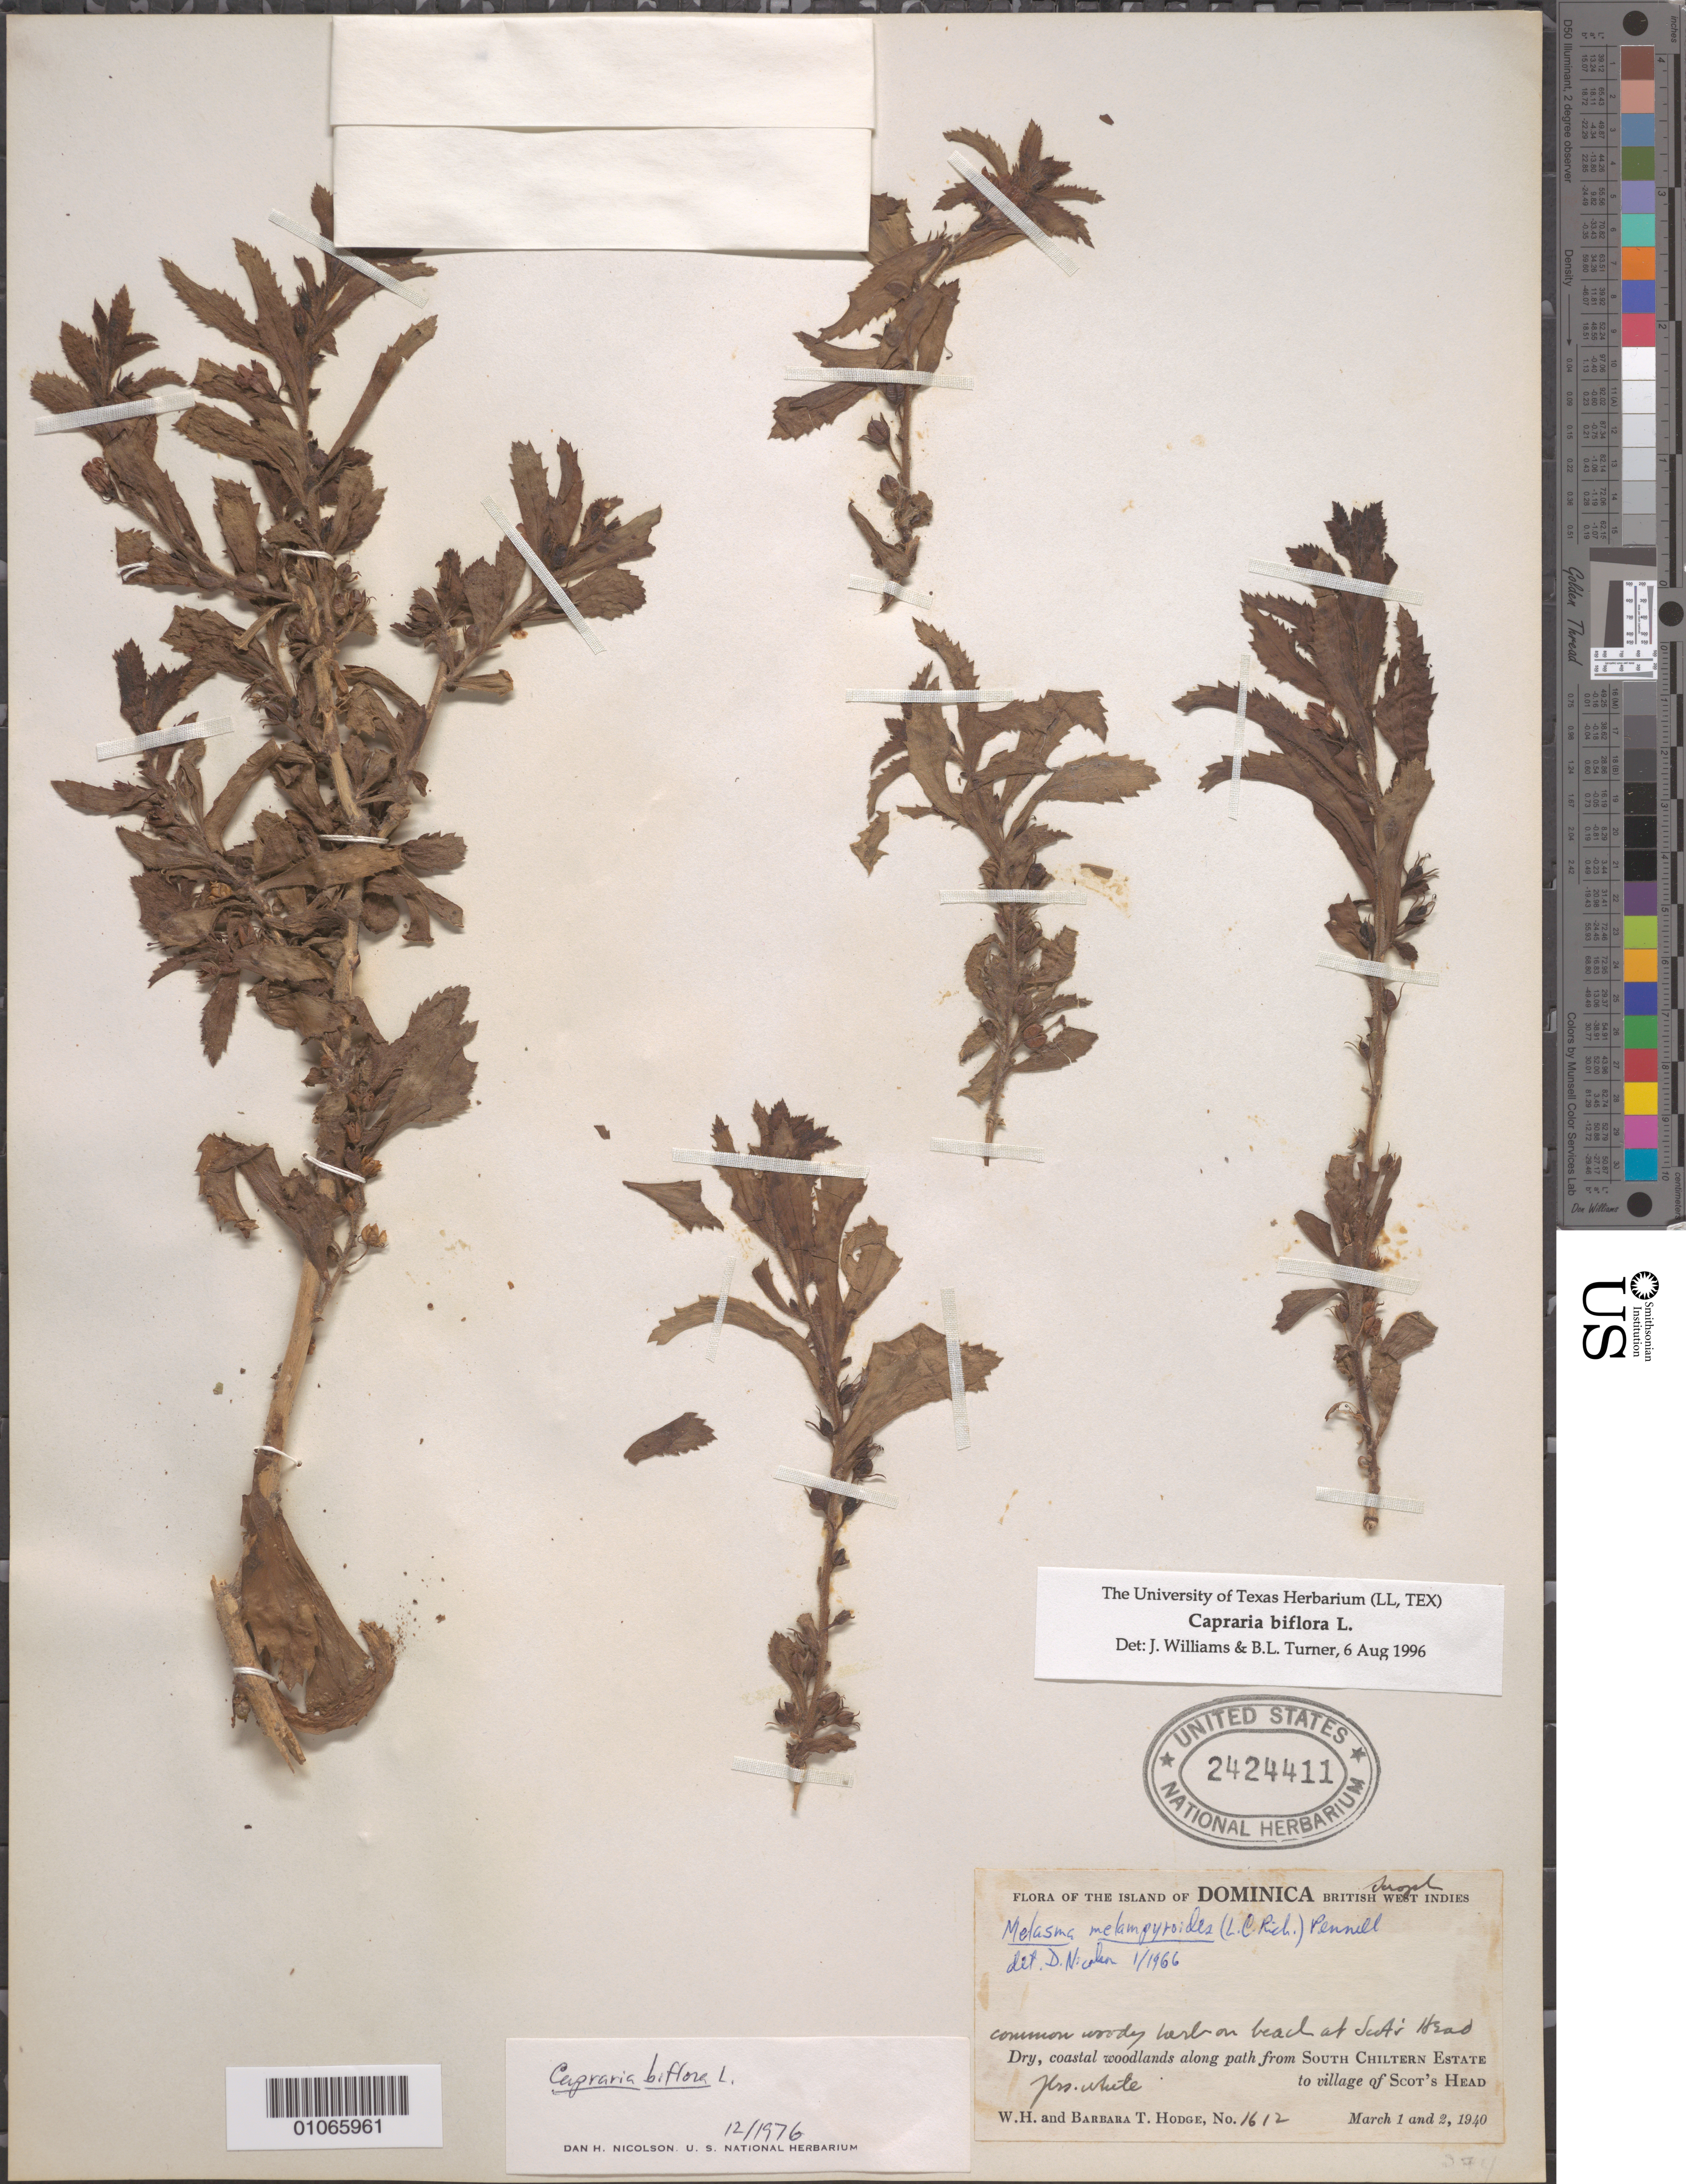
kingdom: Plantae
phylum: Tracheophyta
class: Magnoliopsida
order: Lamiales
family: Scrophulariaceae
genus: Capraria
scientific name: Capraria biflora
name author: L.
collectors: W. Hodge & B. Hodge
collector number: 1612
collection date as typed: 01 Mar 1940 and 02 Mar 1940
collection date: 1940-03-01,1940-03-02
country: Dominica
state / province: St. Joseph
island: Dominica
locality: Dry, coastal woodlands along path from South Chiltern Estate to village of Scot's Head.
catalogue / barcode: US 2424411